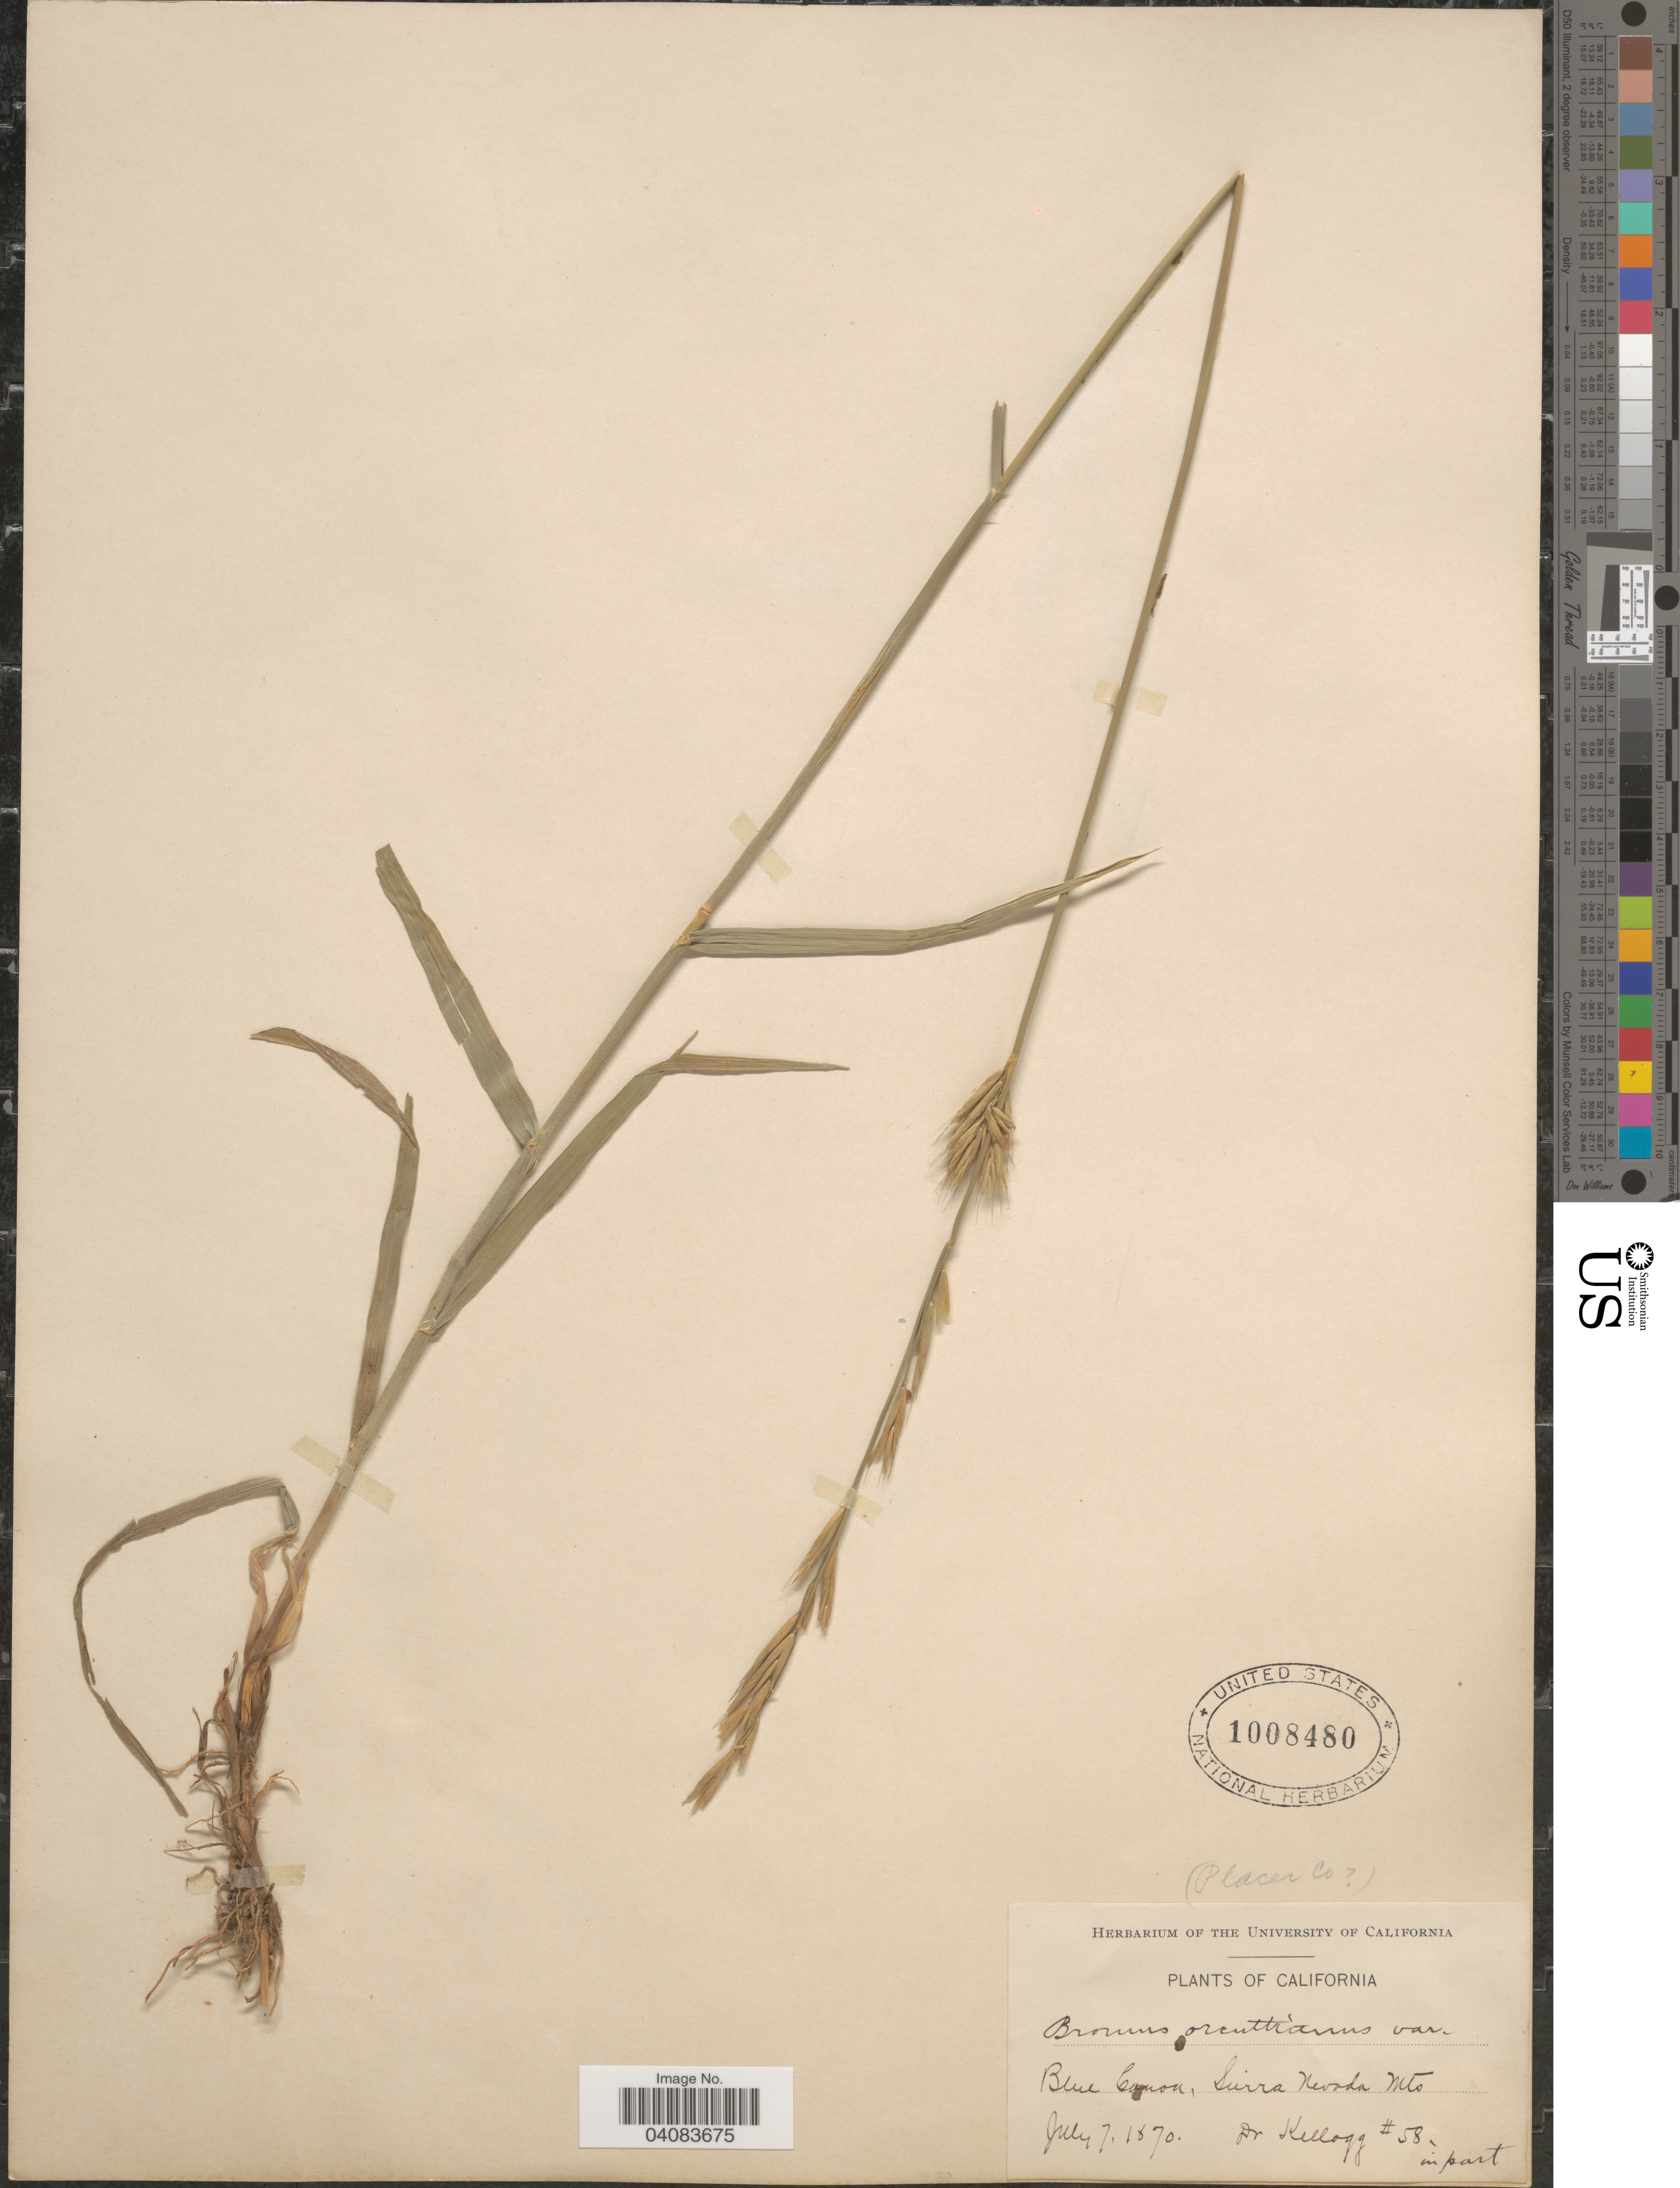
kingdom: Plantae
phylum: Tracheophyta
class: Liliopsida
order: Poales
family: Poaceae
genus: Bromus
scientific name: Bromus orcuttianus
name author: Vasey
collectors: -- Kellogg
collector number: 58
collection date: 1870-07-07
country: United States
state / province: California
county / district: Placer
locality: Blue Canon, Sierra Nevada Mts. (Placer Co [unsure placement]).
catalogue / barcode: US 1008480